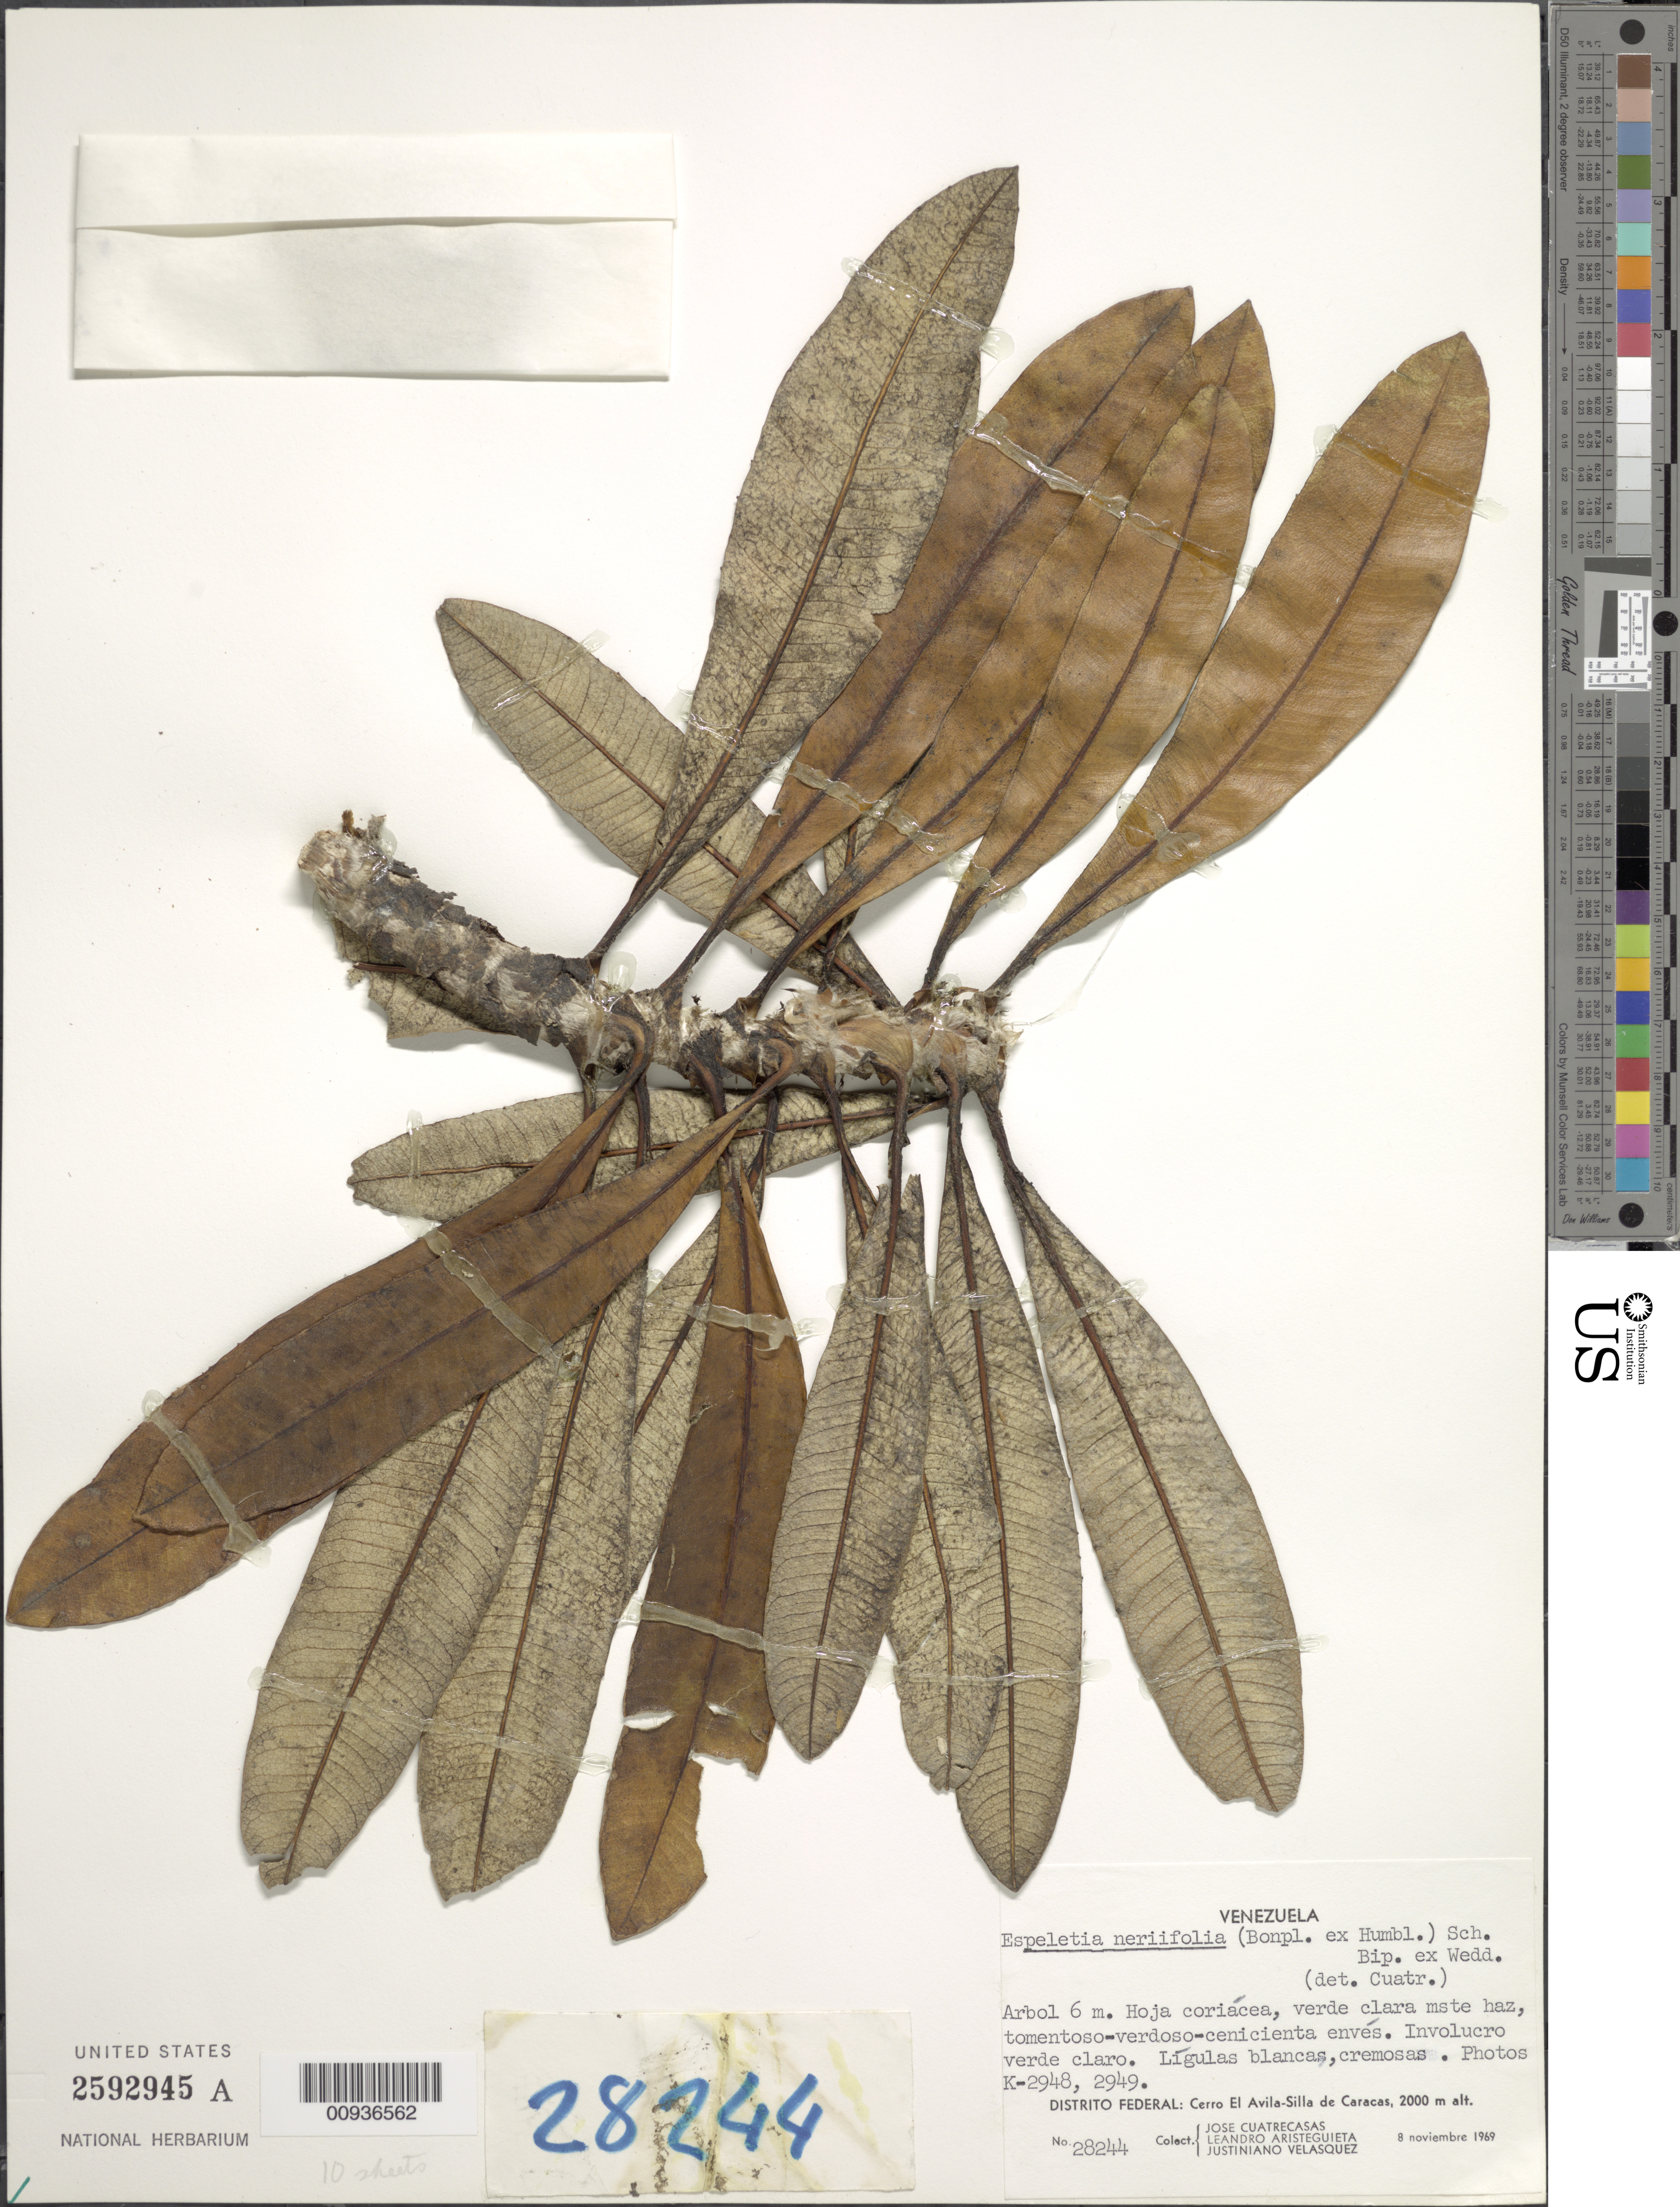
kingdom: Plantae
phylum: Tracheophyta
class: Magnoliopsida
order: Asterales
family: Asteraceae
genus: Libanothamnus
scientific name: Libanothamnus neriifolius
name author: (Sch. Bip. ex Wedd.) Ernst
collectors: J. Cuatrecasas, L. Aristeguieta & J. Velasquez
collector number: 28244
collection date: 1969-11-08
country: Venezuela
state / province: Miranda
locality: Distrito Federal, Cerro El Avila-Silla de Caracas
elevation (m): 2000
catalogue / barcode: US 2592945A